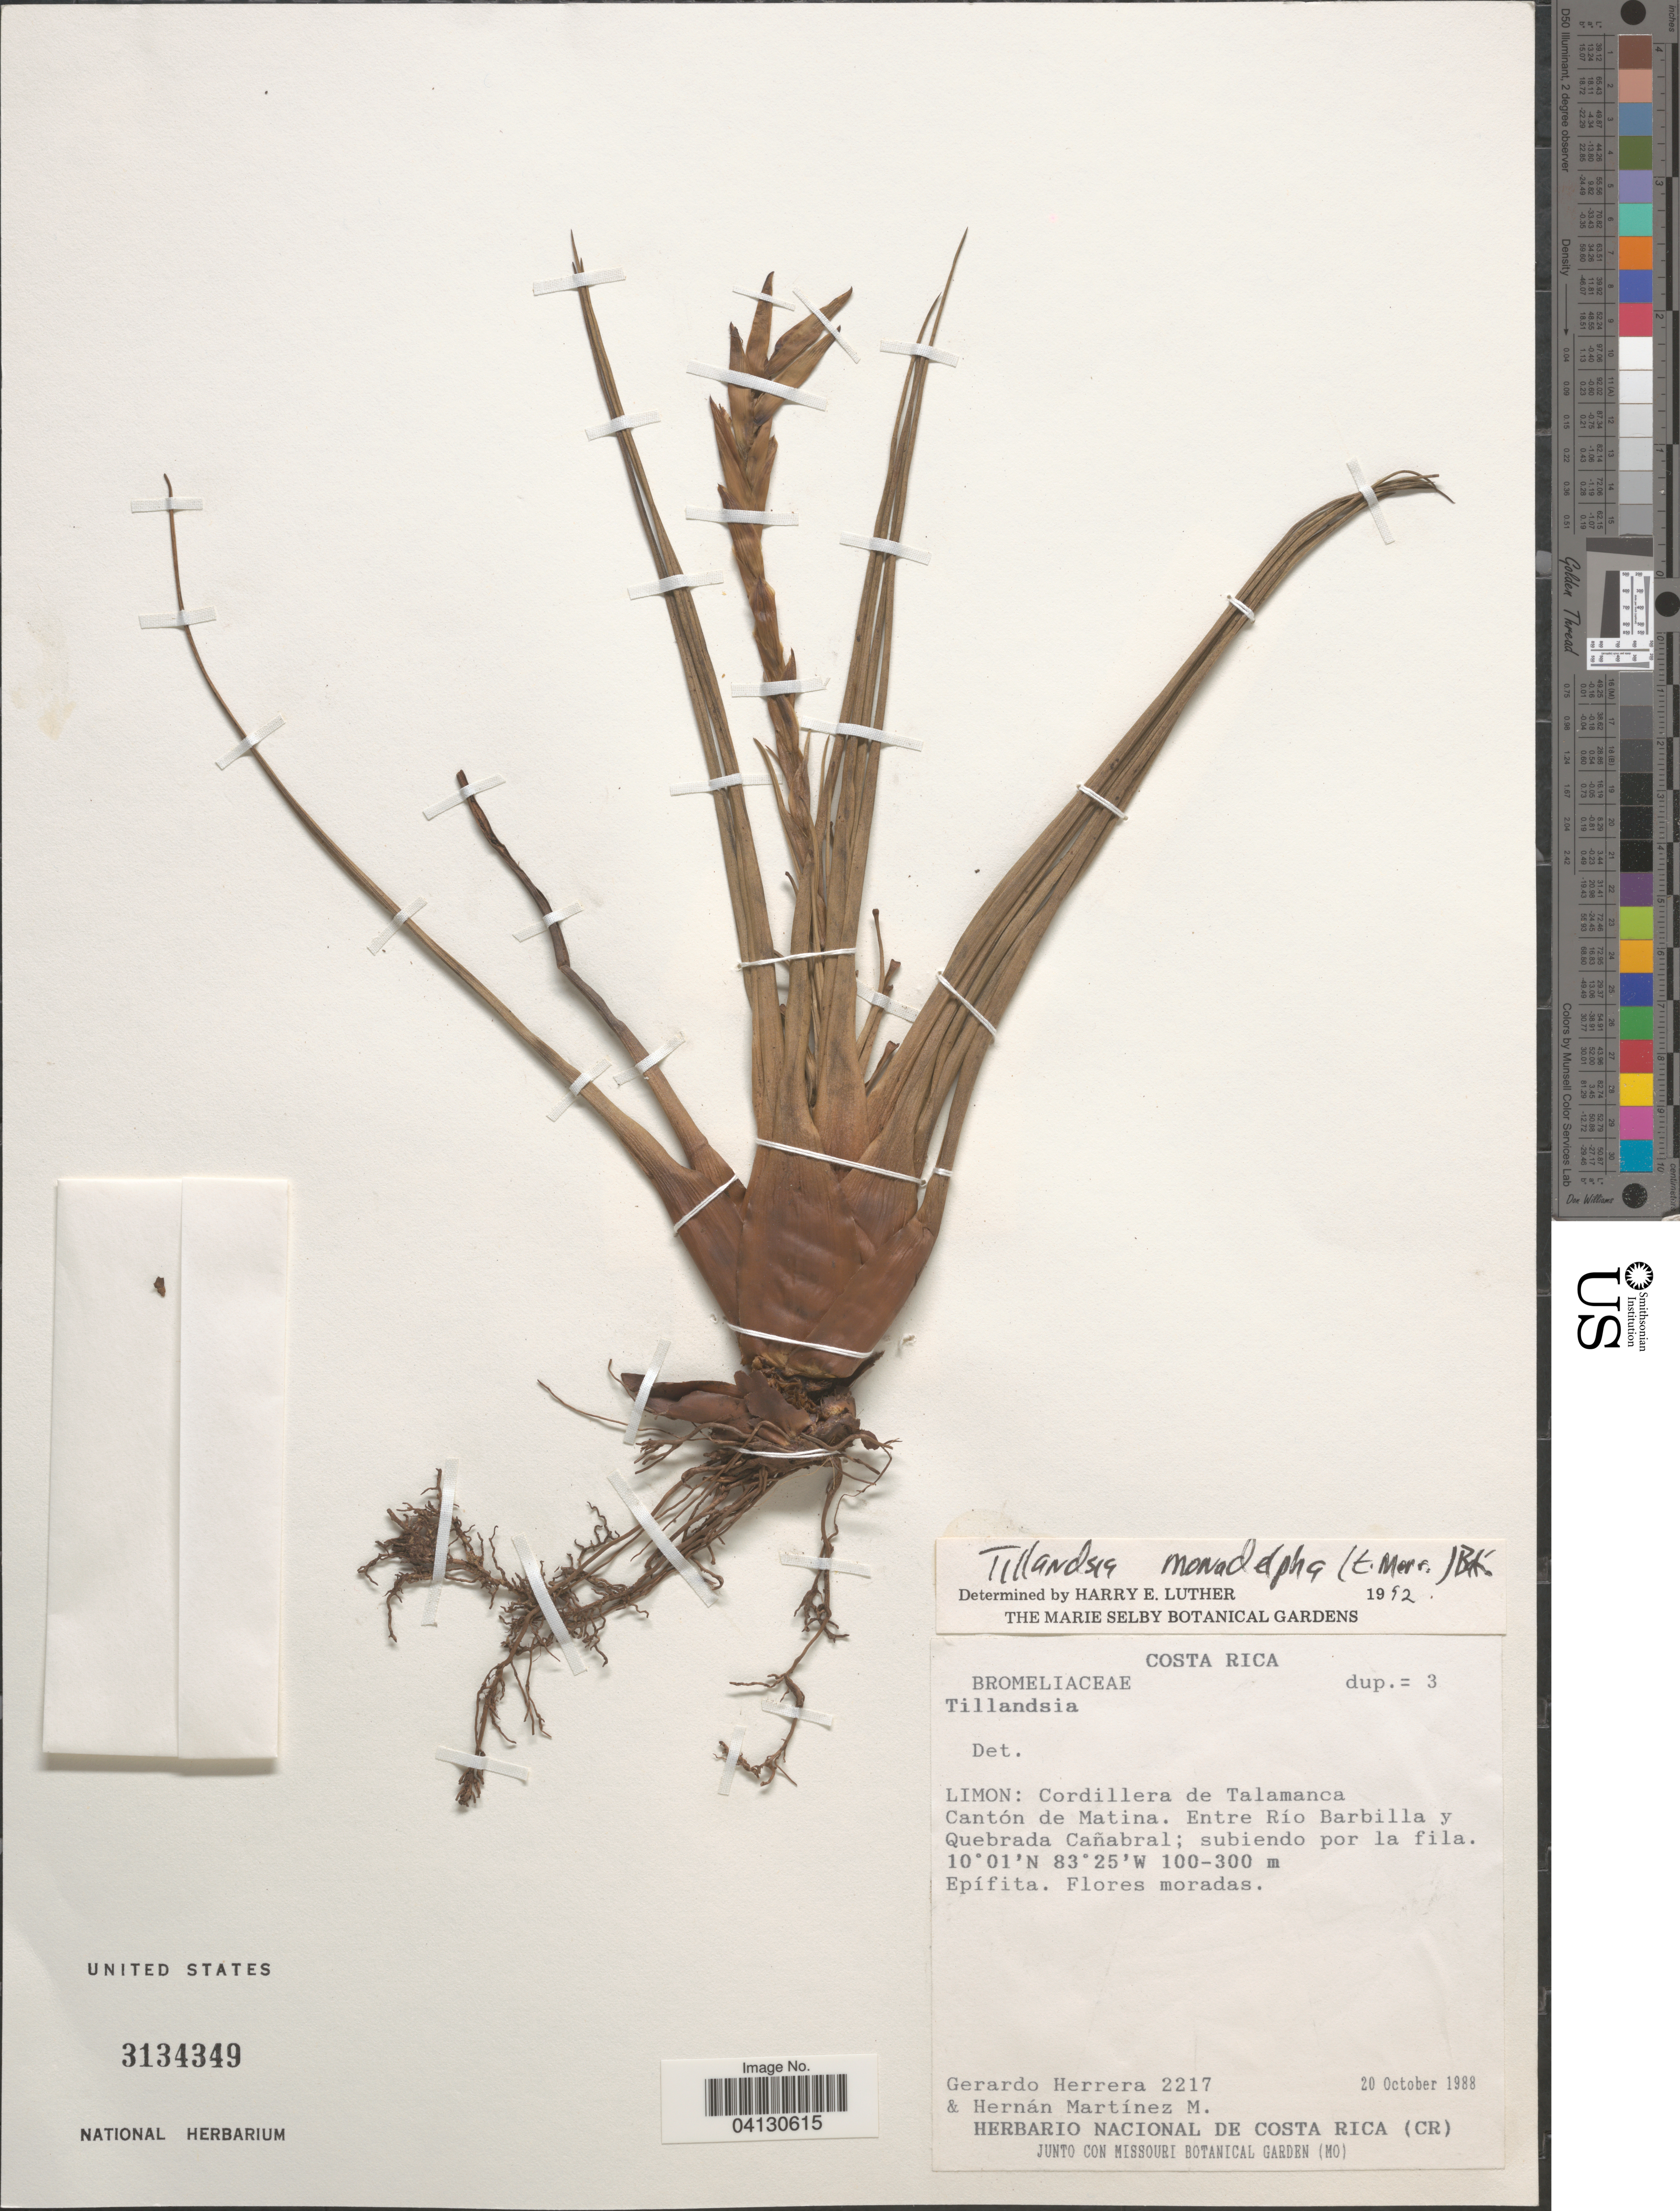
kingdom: Plantae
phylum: Tracheophyta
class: Liliopsida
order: Poales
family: Bromeliaceae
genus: Tillandsia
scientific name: Tillandsia monadelpha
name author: (É. Morren) Baker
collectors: G. Herrera & H. Martínez M.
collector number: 2217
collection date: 1988-10-20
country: Costa Rica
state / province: Limón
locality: Cordillera de Talamanca. Cantón de Matina. Entre Río Barbilla y Quebrada Cañabral; subiendo por la fila.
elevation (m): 100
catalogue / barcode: US 3134349